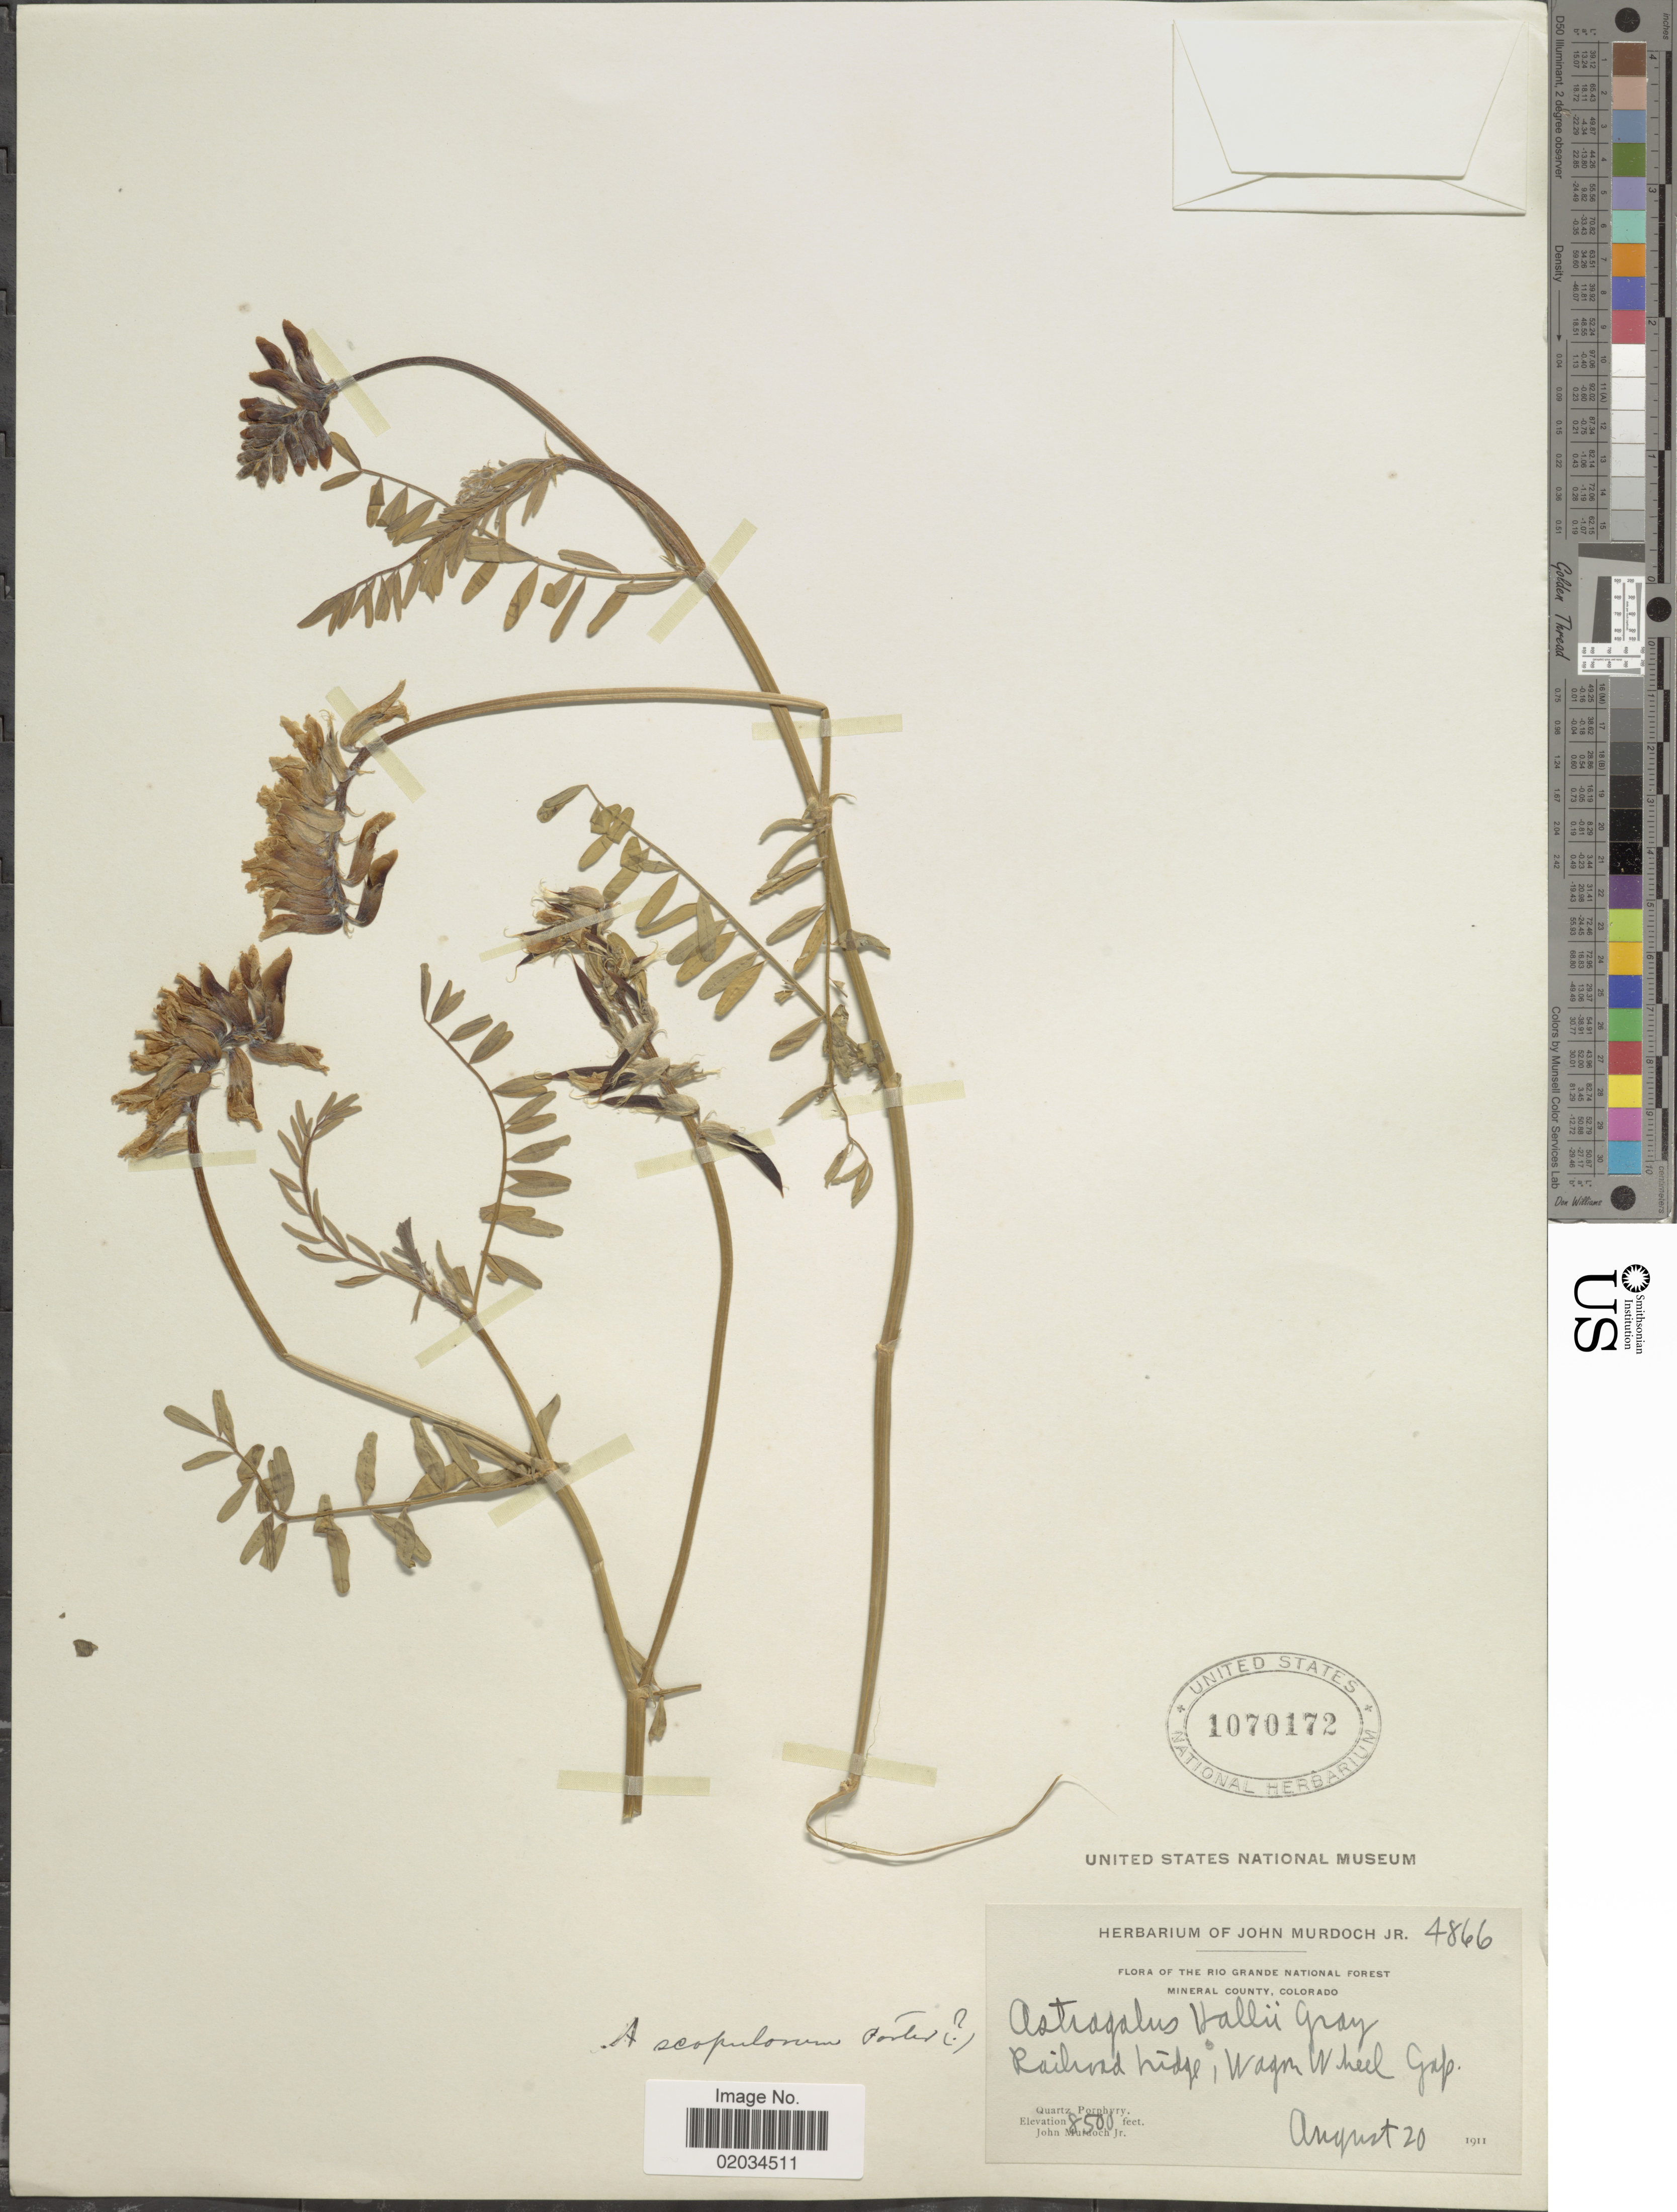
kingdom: Plantae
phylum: Tracheophyta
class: Magnoliopsida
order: Fabales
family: Fabaceae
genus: Astragalus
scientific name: Astragalus scopulorum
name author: Porter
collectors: J. Murdoch Jr.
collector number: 4866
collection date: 1911-08-20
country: United States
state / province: Colorado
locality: The Rio Grande National Forest, Mineral County, Railroad ridge, Wagon Wheel Gap.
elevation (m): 2591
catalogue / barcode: US 1070172